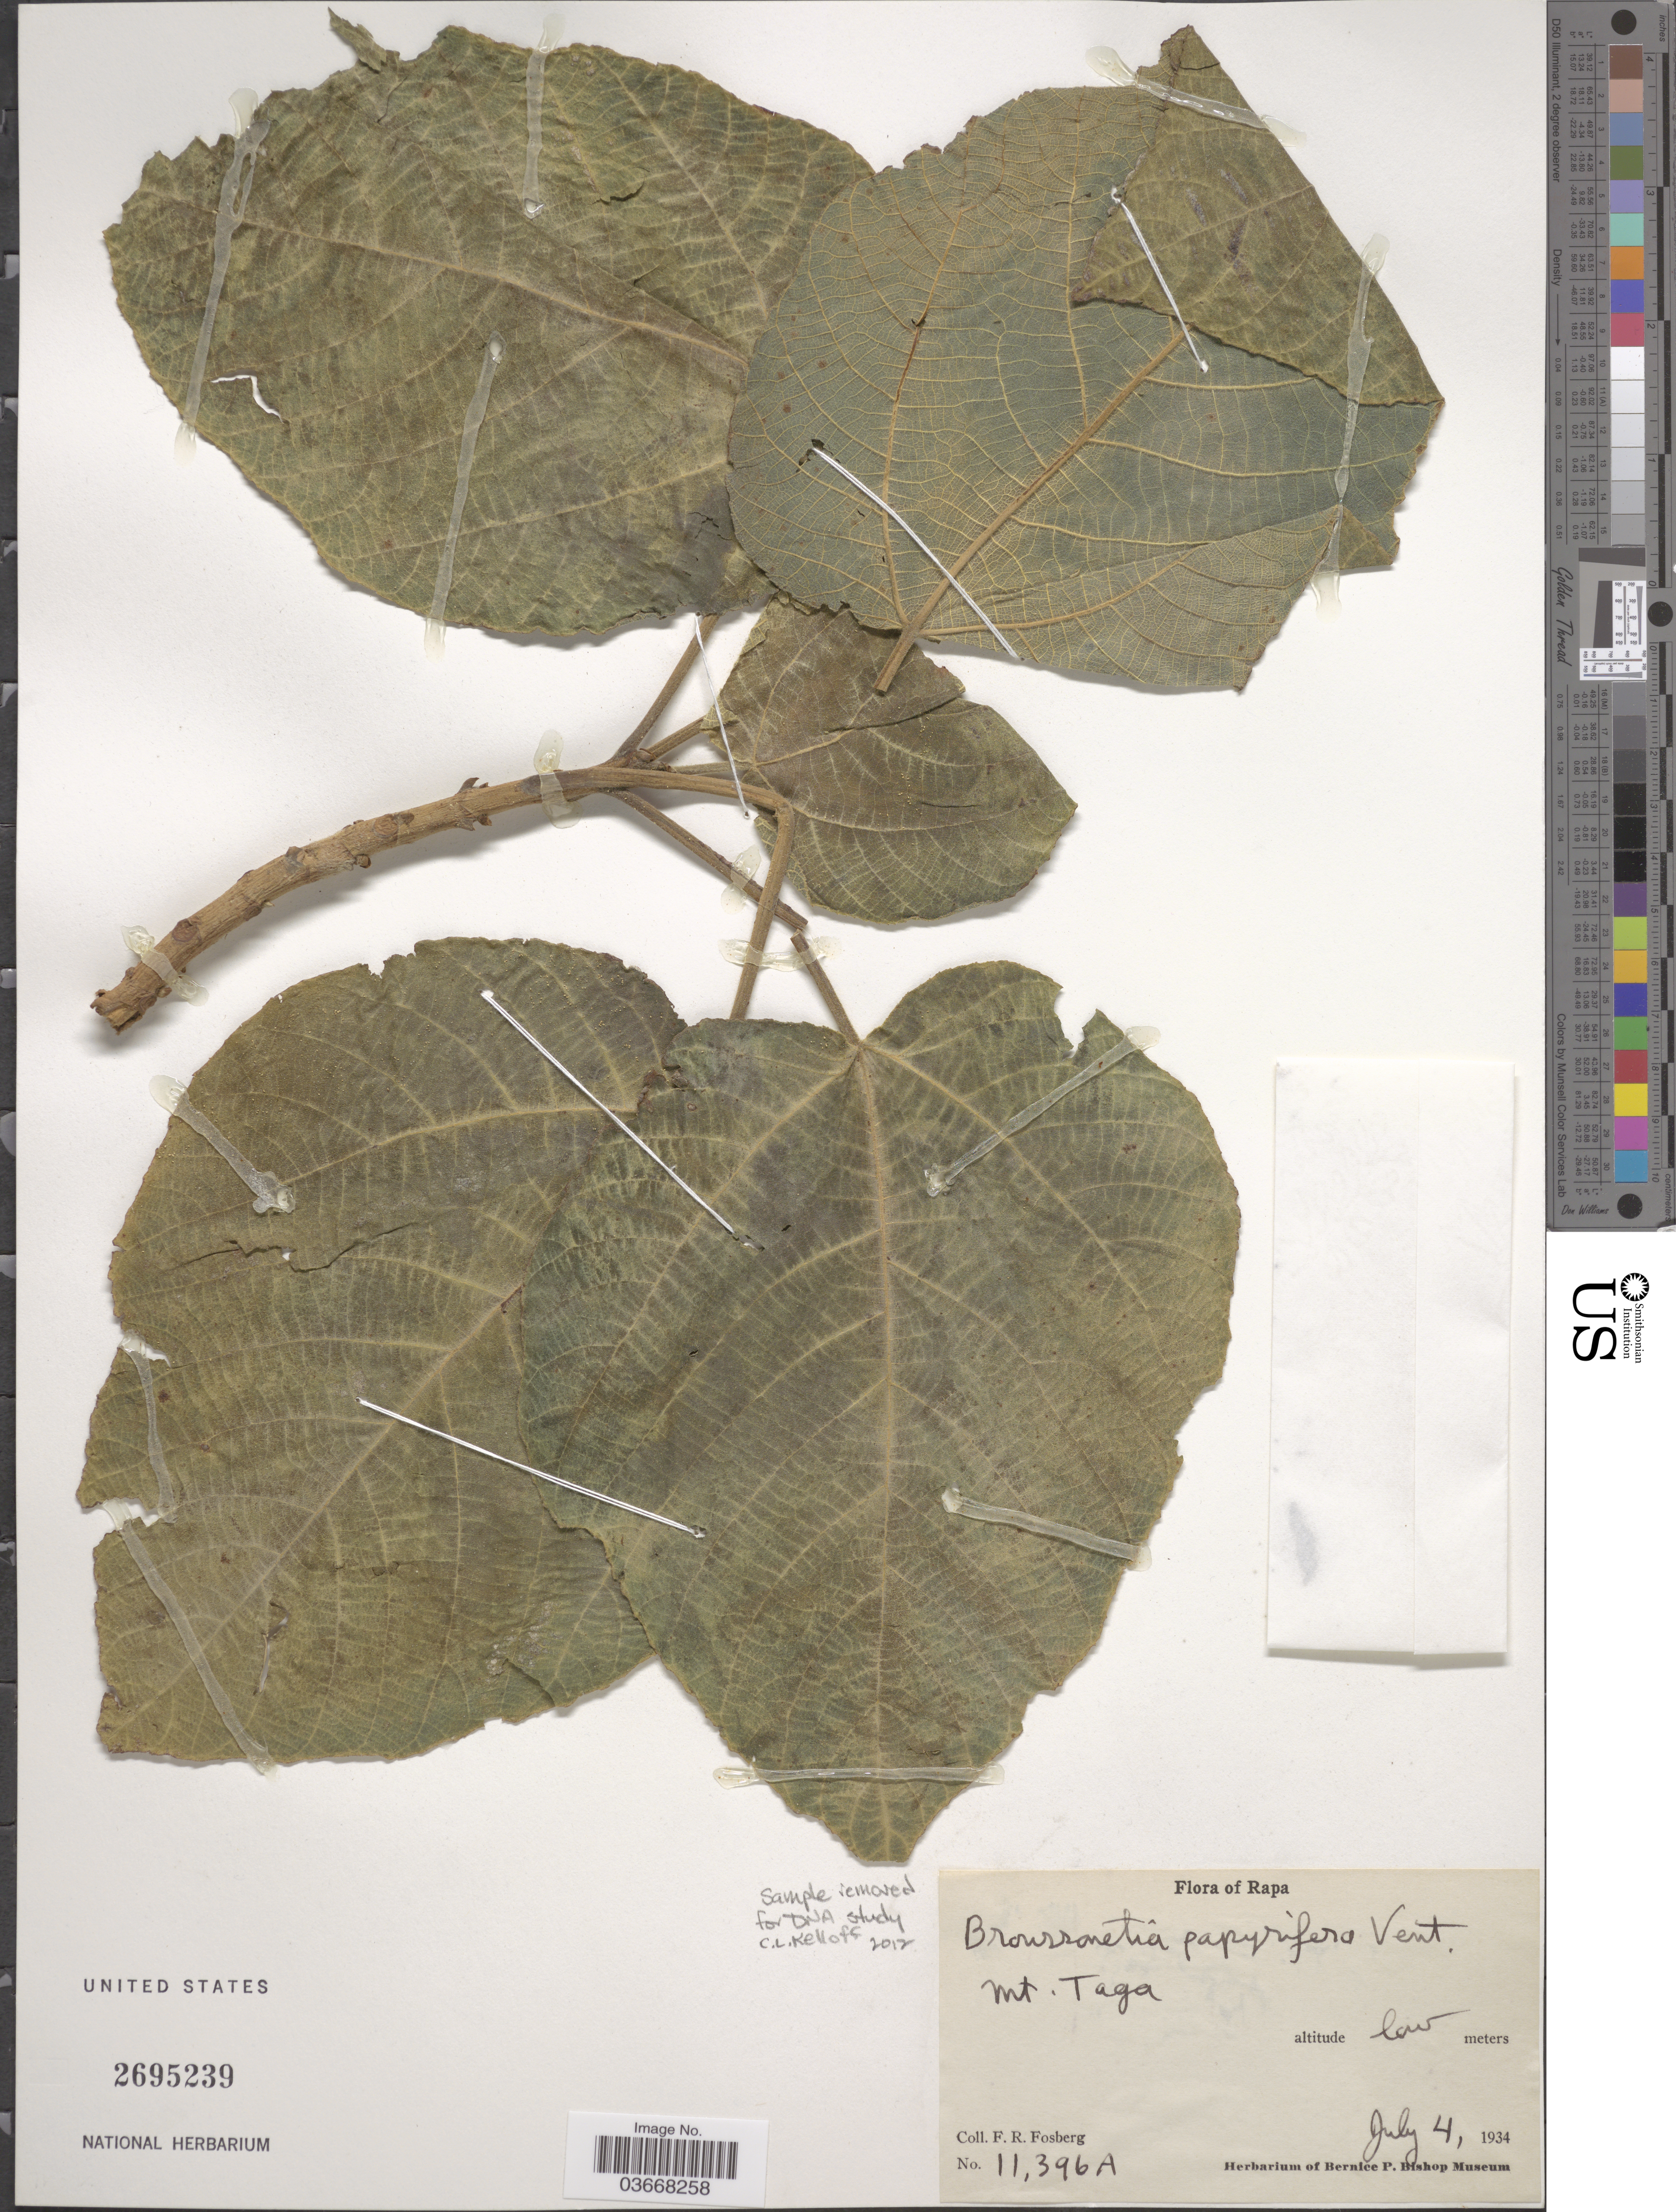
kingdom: Plantae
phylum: Tracheophyta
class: Magnoliopsida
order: Rosales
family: Moraceae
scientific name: Broussoneta papyrifera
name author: (L.) L'Hér. ex Vent.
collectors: F. R. Fosberg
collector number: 11396A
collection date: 1934-07-04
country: French Polynesia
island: Rapa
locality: Rapa. Mt. Taga.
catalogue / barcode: US 2695239